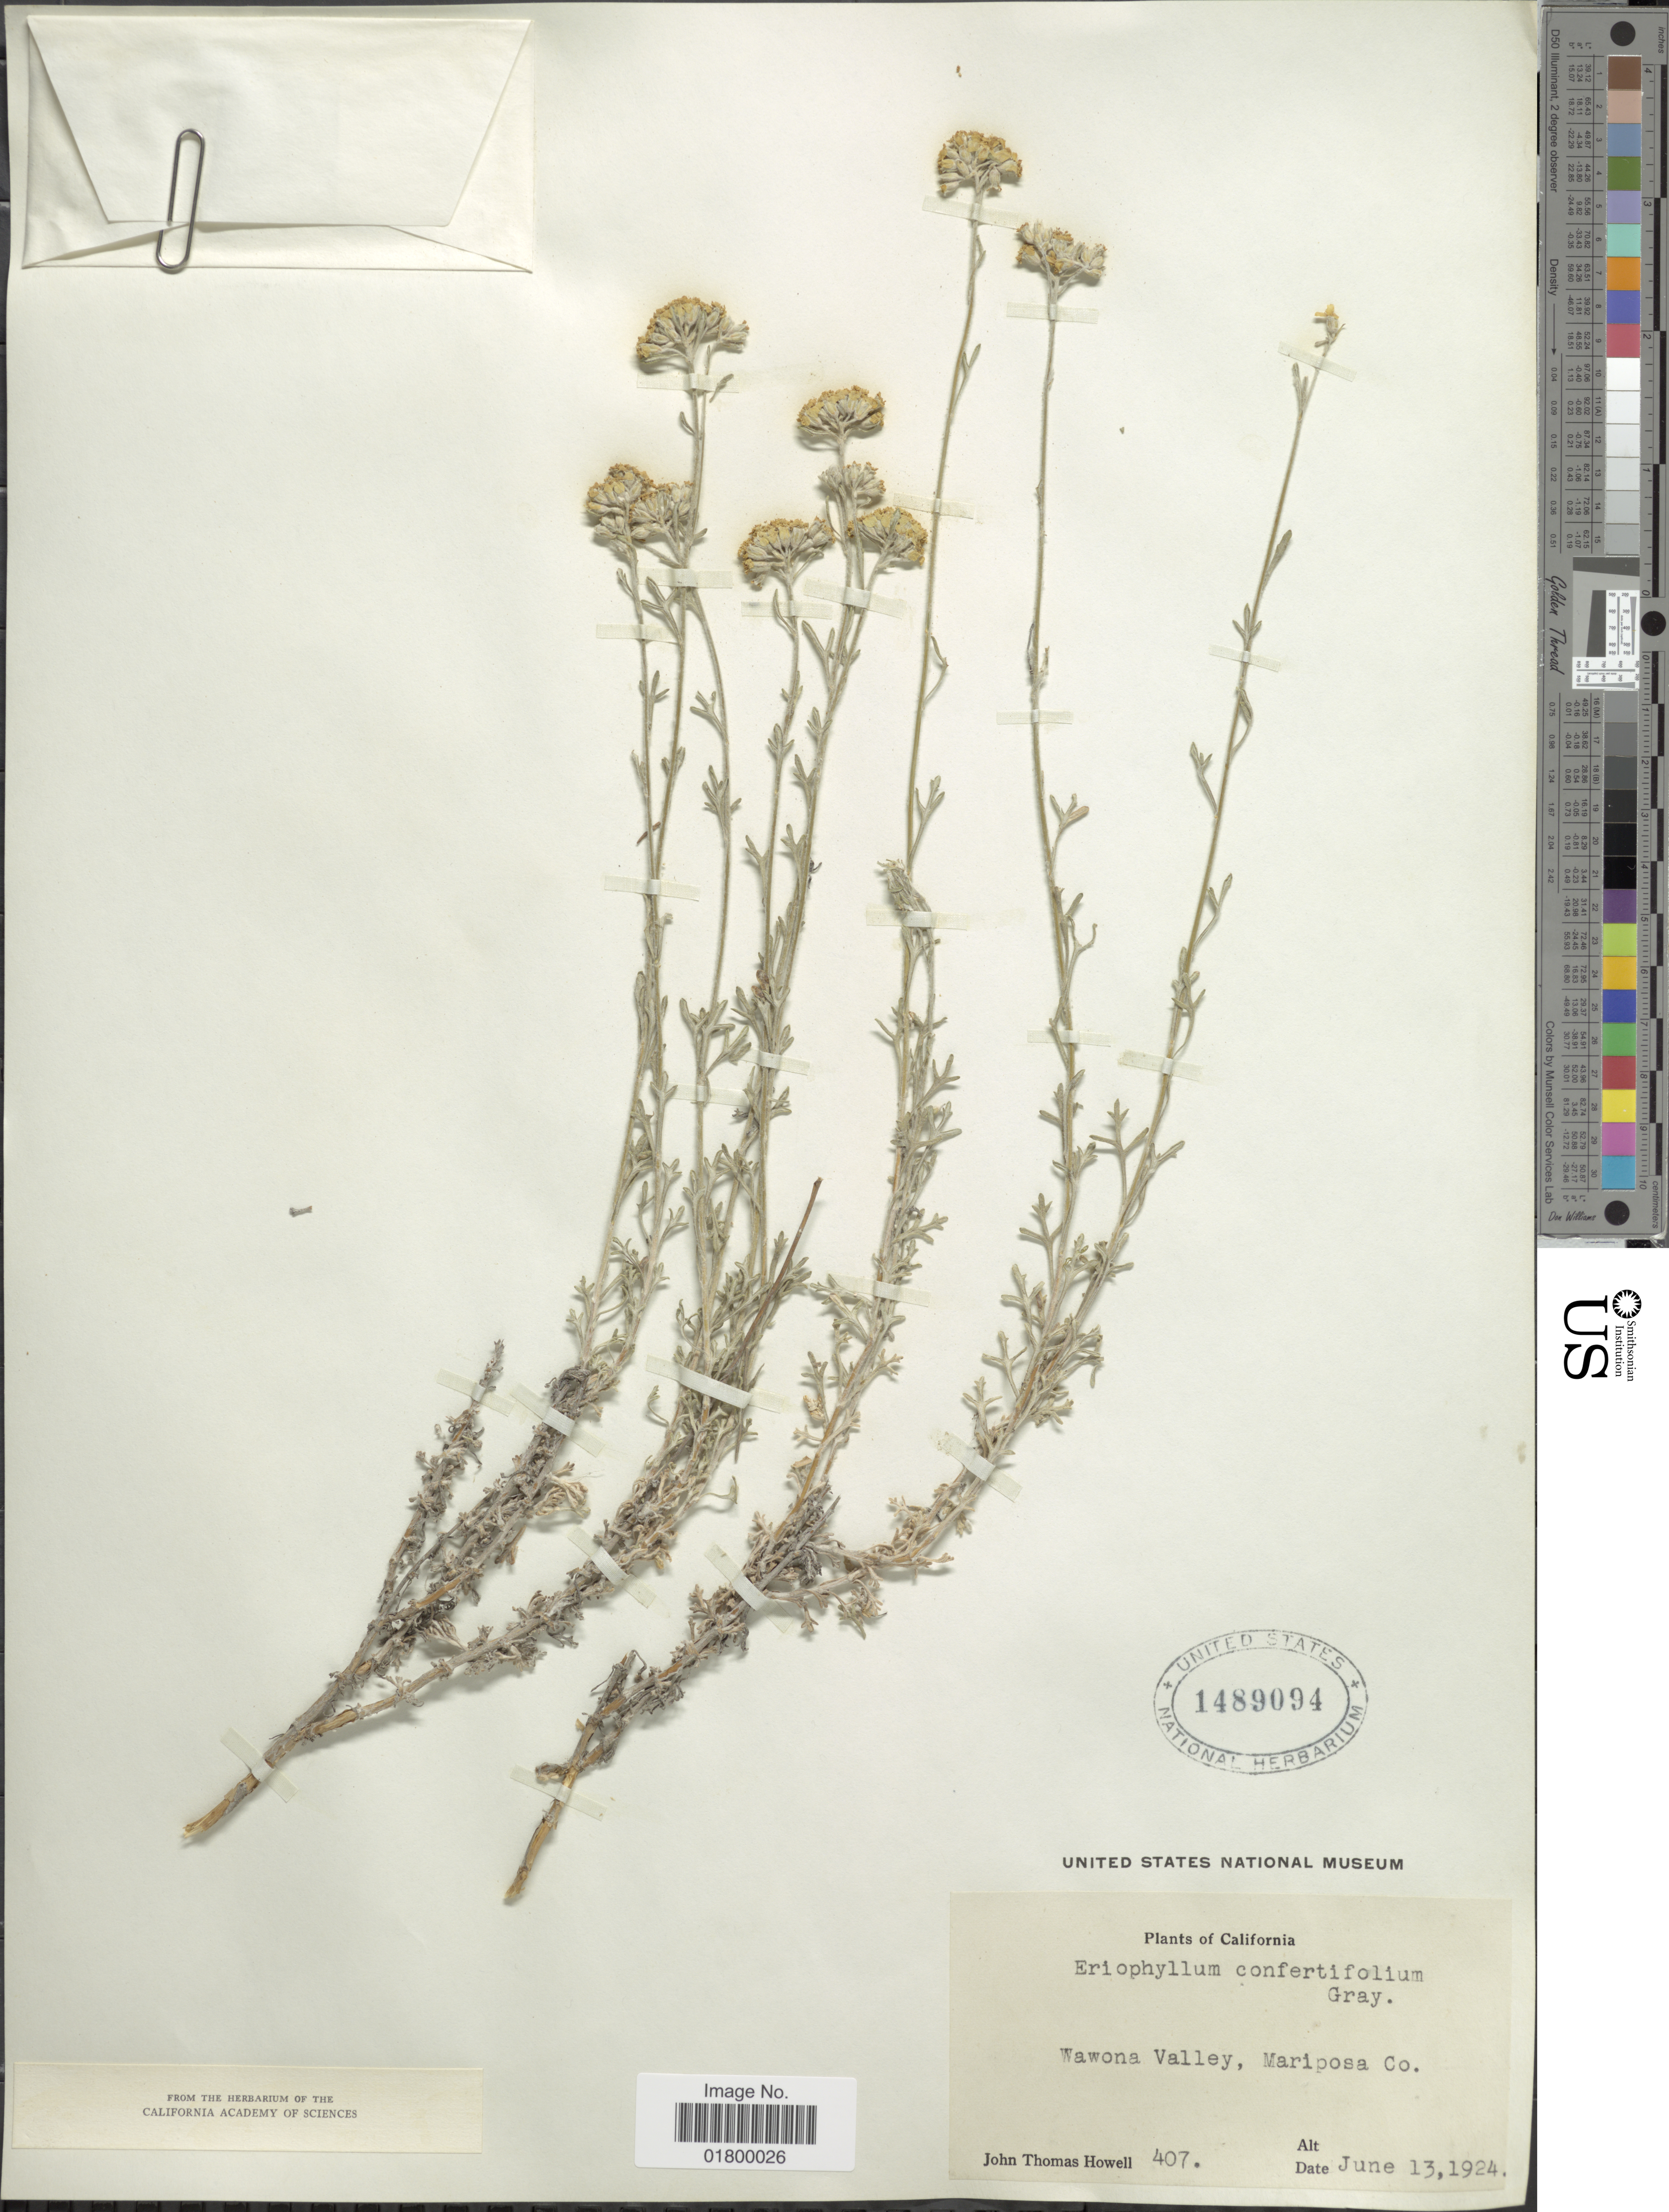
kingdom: Plantae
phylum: Tracheophyta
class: Magnoliopsida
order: Asterales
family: Asteraceae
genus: Eriophyllum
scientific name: Eriophyllum confertiflorum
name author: (DC.) A. Gray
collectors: J. T. Howell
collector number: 407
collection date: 1924-06-13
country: United States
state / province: California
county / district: Mariposa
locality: Wawona Valley, Mariposa Co.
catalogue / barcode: US 1489094